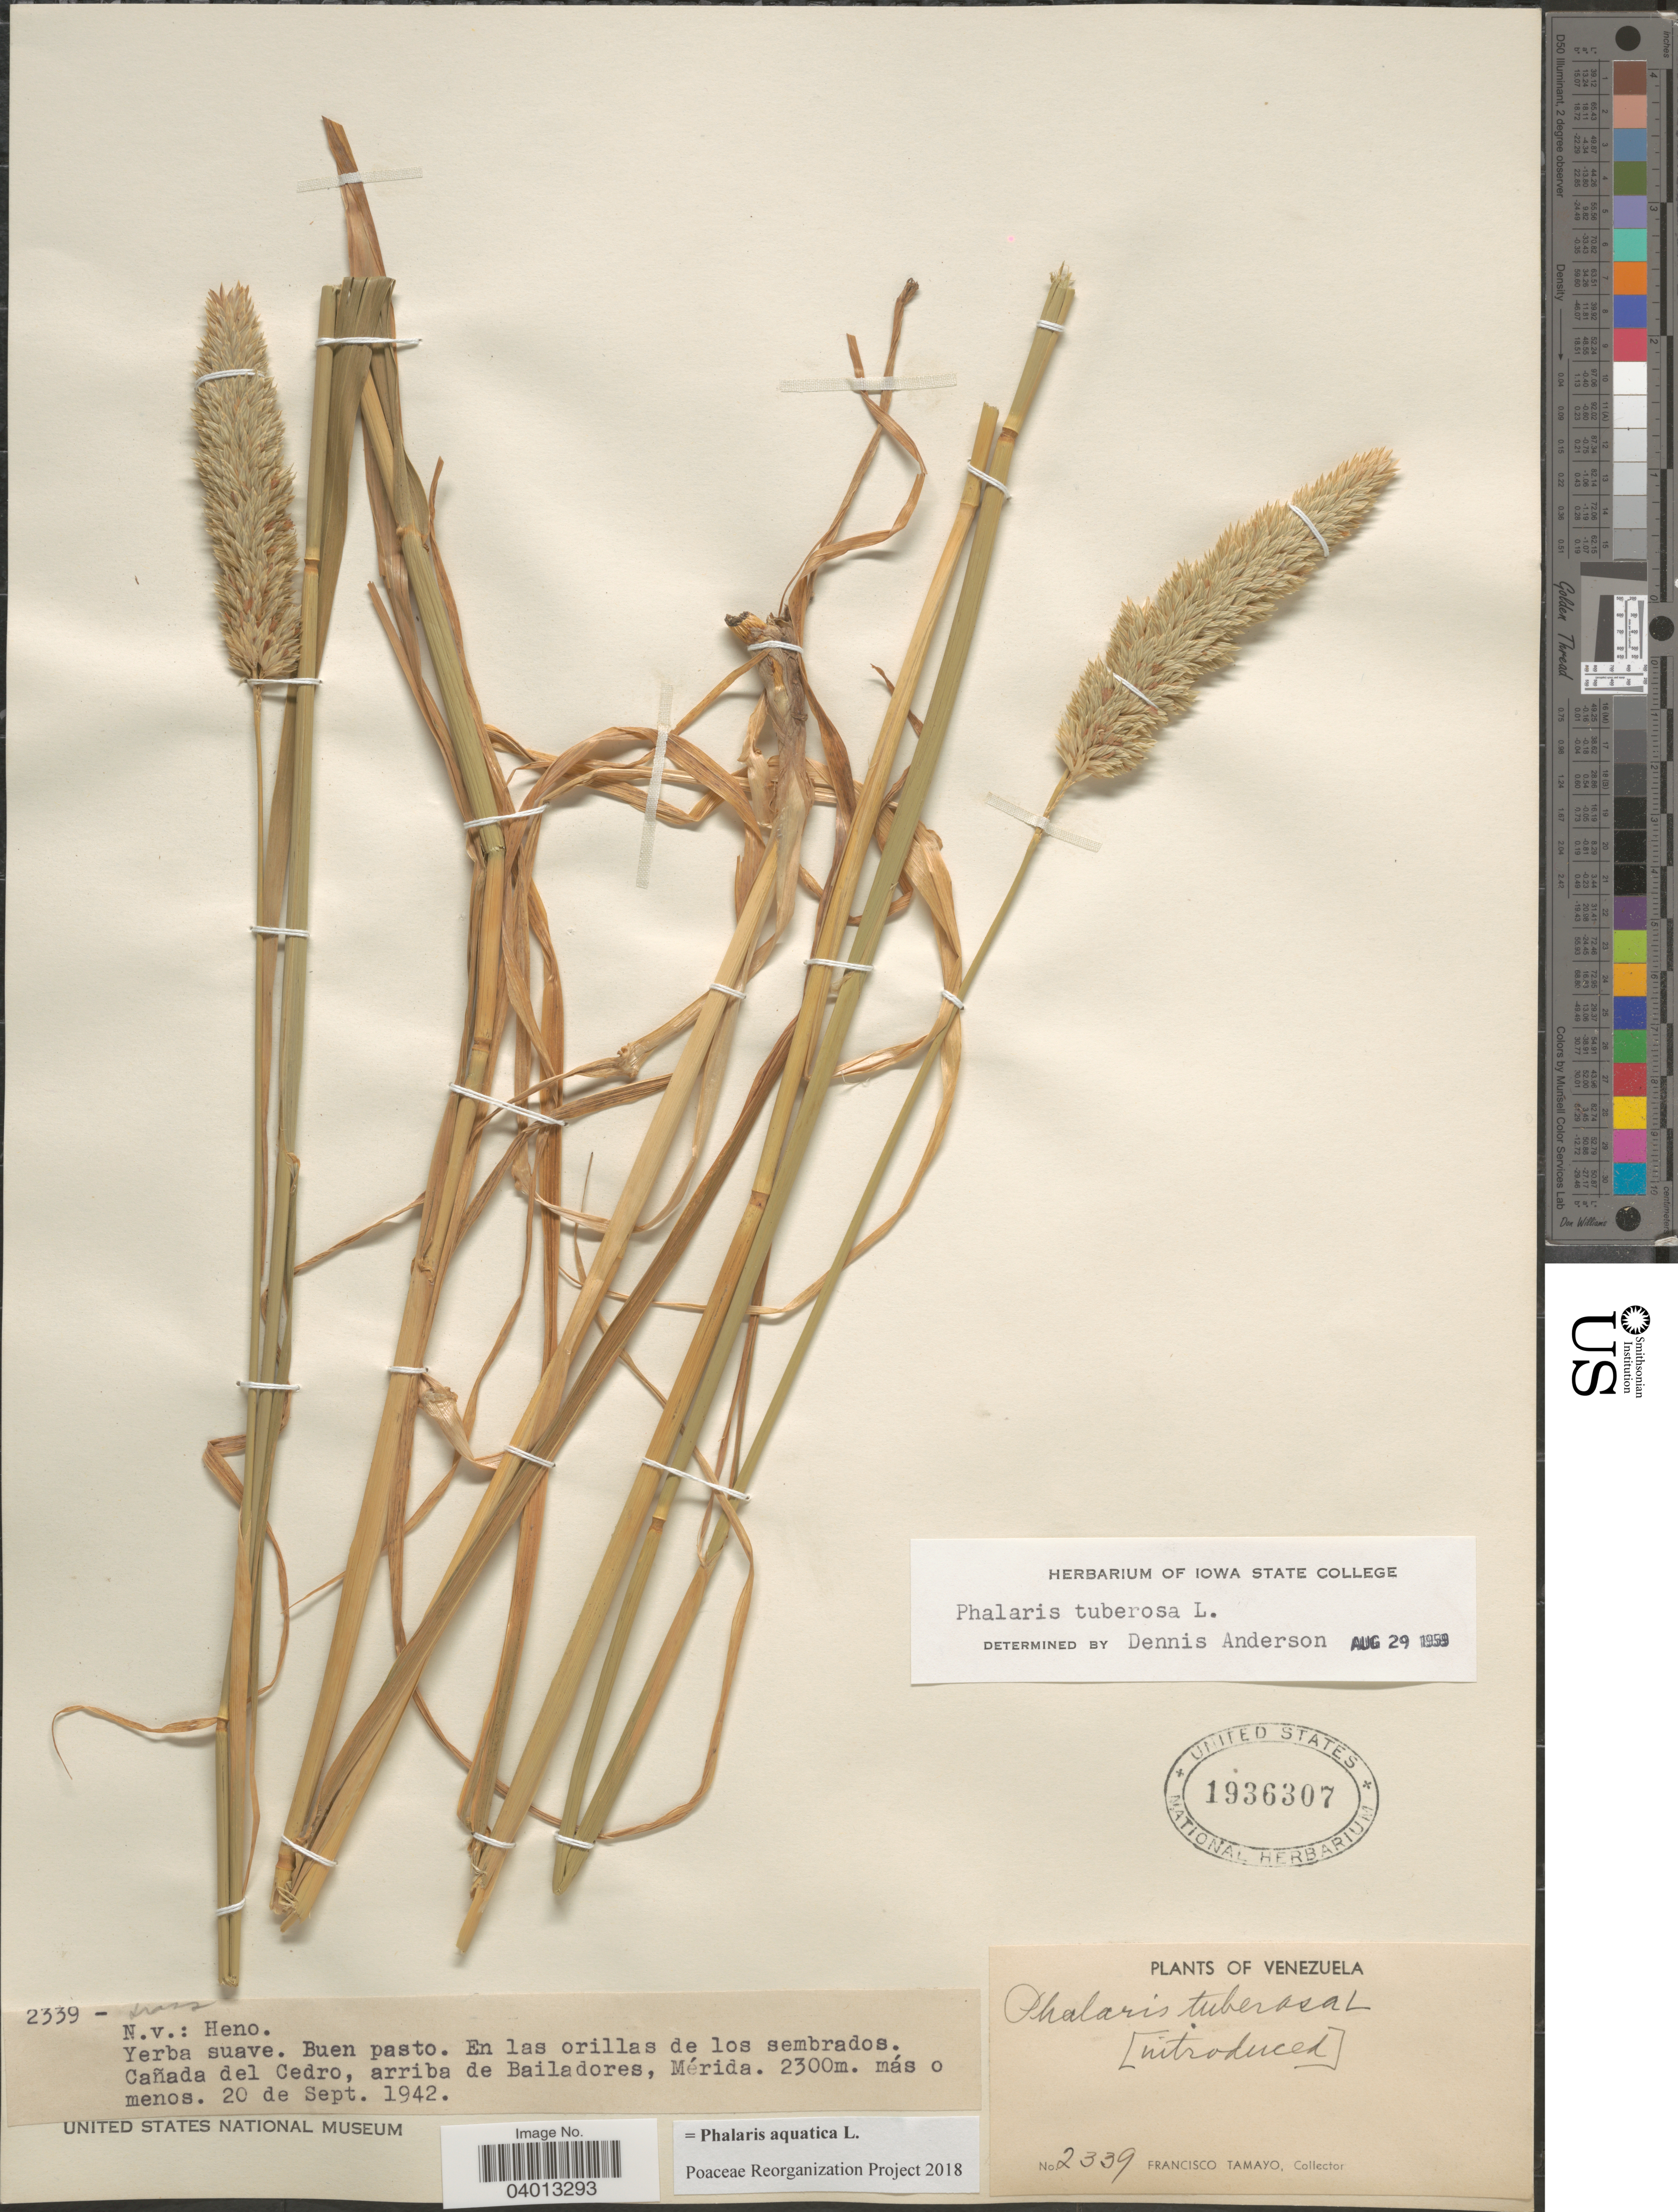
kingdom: Plantae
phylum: Tracheophyta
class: Liliopsida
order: Poales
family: Poaceae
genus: Phalaris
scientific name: Phalaris aquatica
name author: L.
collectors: F. Tamayo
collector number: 2339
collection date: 1942-09-20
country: Venezuela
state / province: Merida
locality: Cañada del Cedro, arriba de Bailadores.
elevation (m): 2300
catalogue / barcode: US 1936307